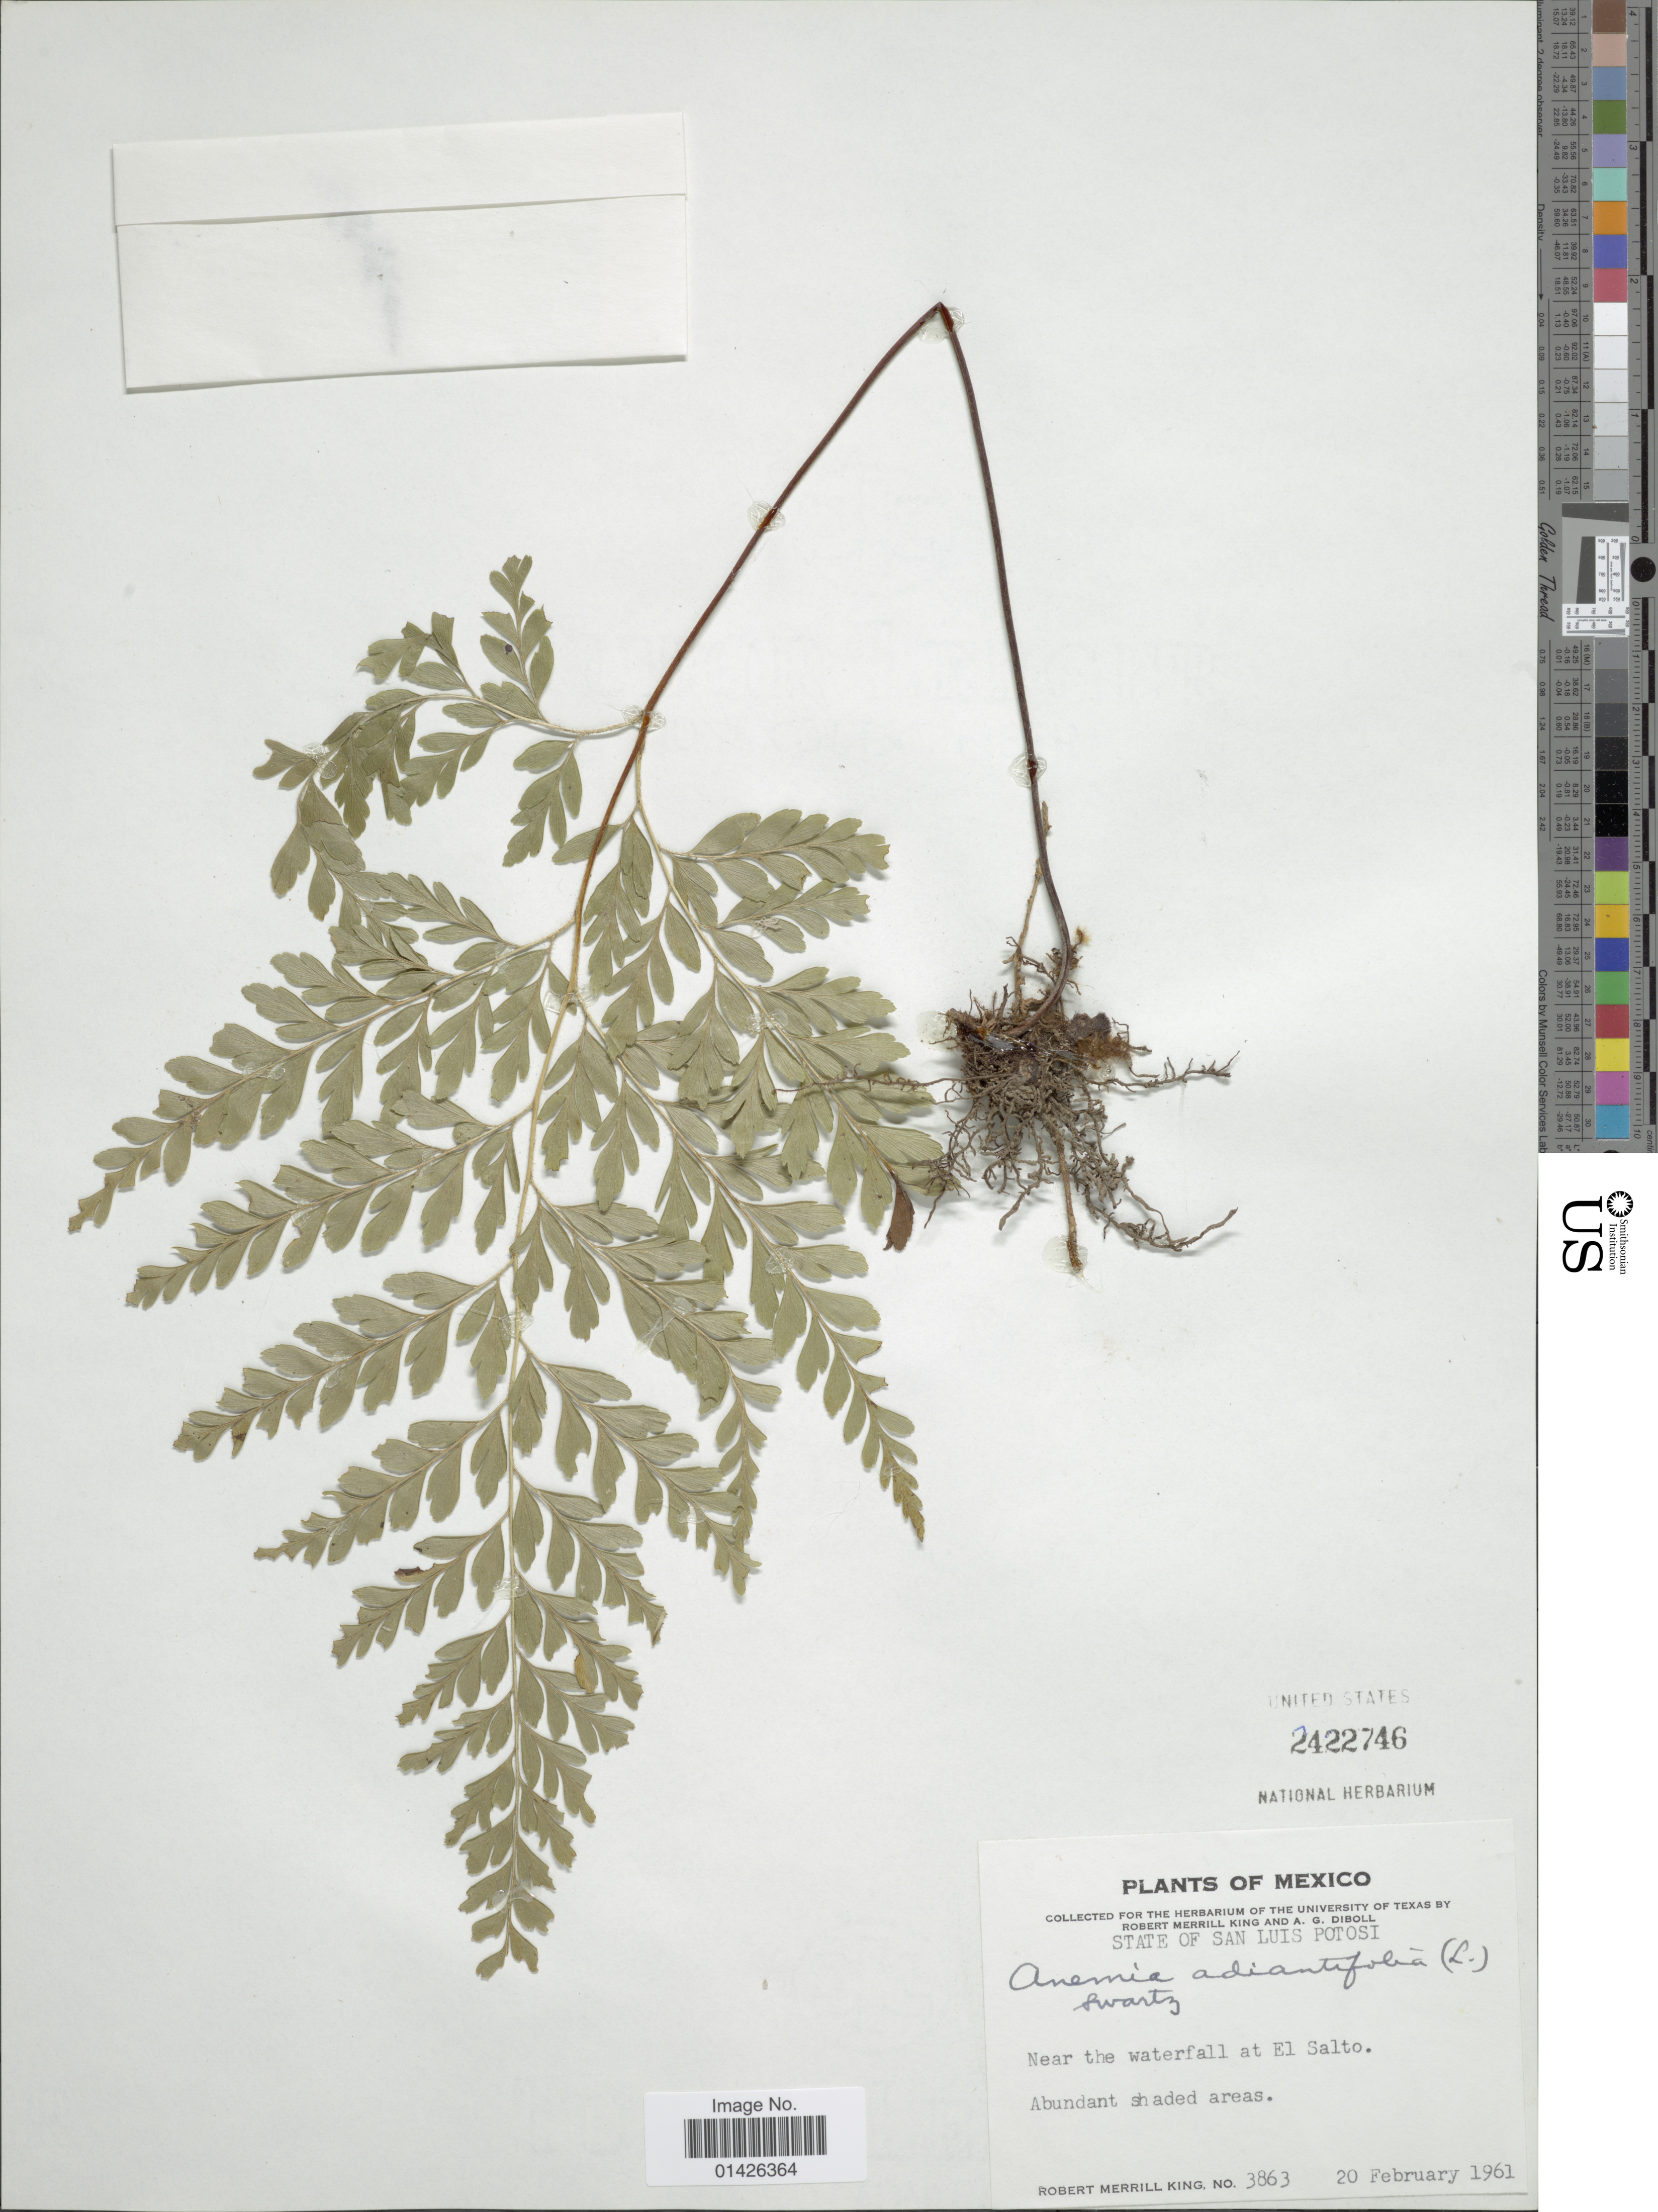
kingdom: Plantae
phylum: Tracheophyta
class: Polypodiopsida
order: Schizaeales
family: Anemiaceae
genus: Anemia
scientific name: Anemia adiantifolia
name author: (L.) Sw.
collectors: R. M. King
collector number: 3863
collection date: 1961-02-20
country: Mexico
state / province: San Luis Potosí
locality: Near the waterfall at El Salto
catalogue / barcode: US 2422746